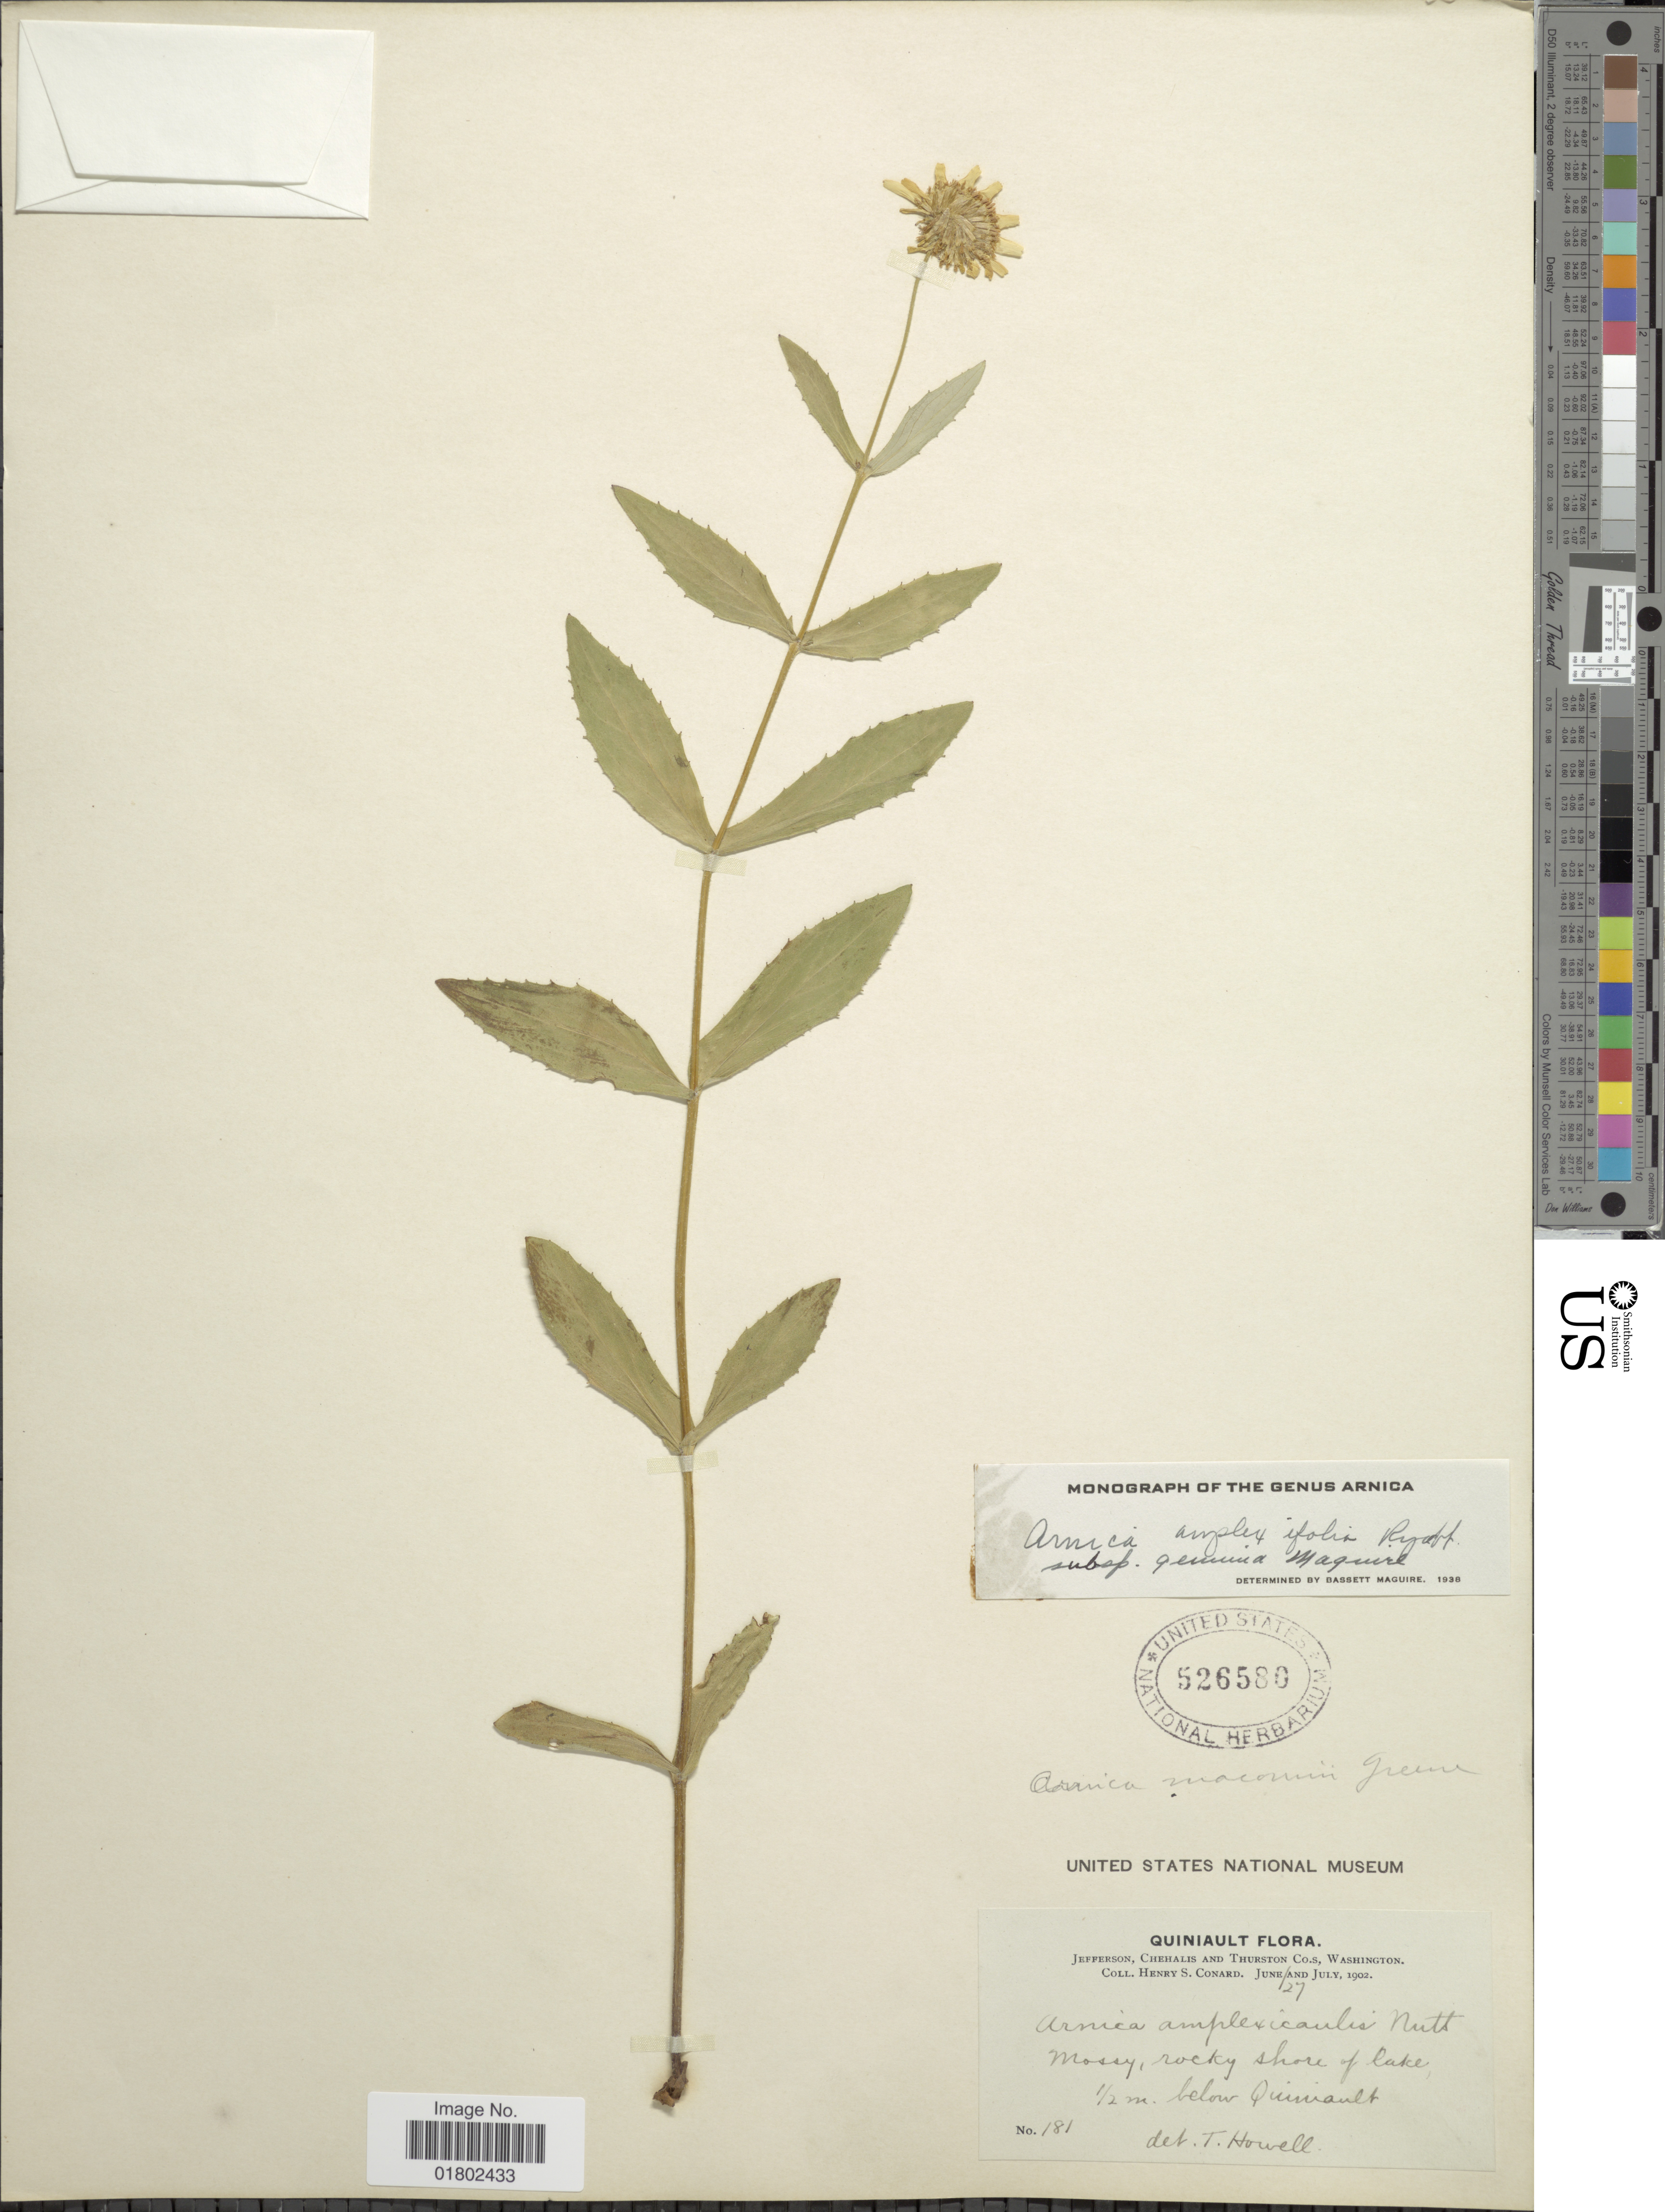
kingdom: Plantae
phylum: Tracheophyta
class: Magnoliopsida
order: Asterales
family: Asteraceae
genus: Arnica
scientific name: Arnica amplexifolia subsp. genuina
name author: Maguire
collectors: H. S. Conard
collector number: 181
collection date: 1902-06/1902-07-27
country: United States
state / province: Washington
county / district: Thurston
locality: Quiniault Flora, Jefferson, Chehalis and Thurston Co., 1/2 m. below Quiniault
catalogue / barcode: US 526580